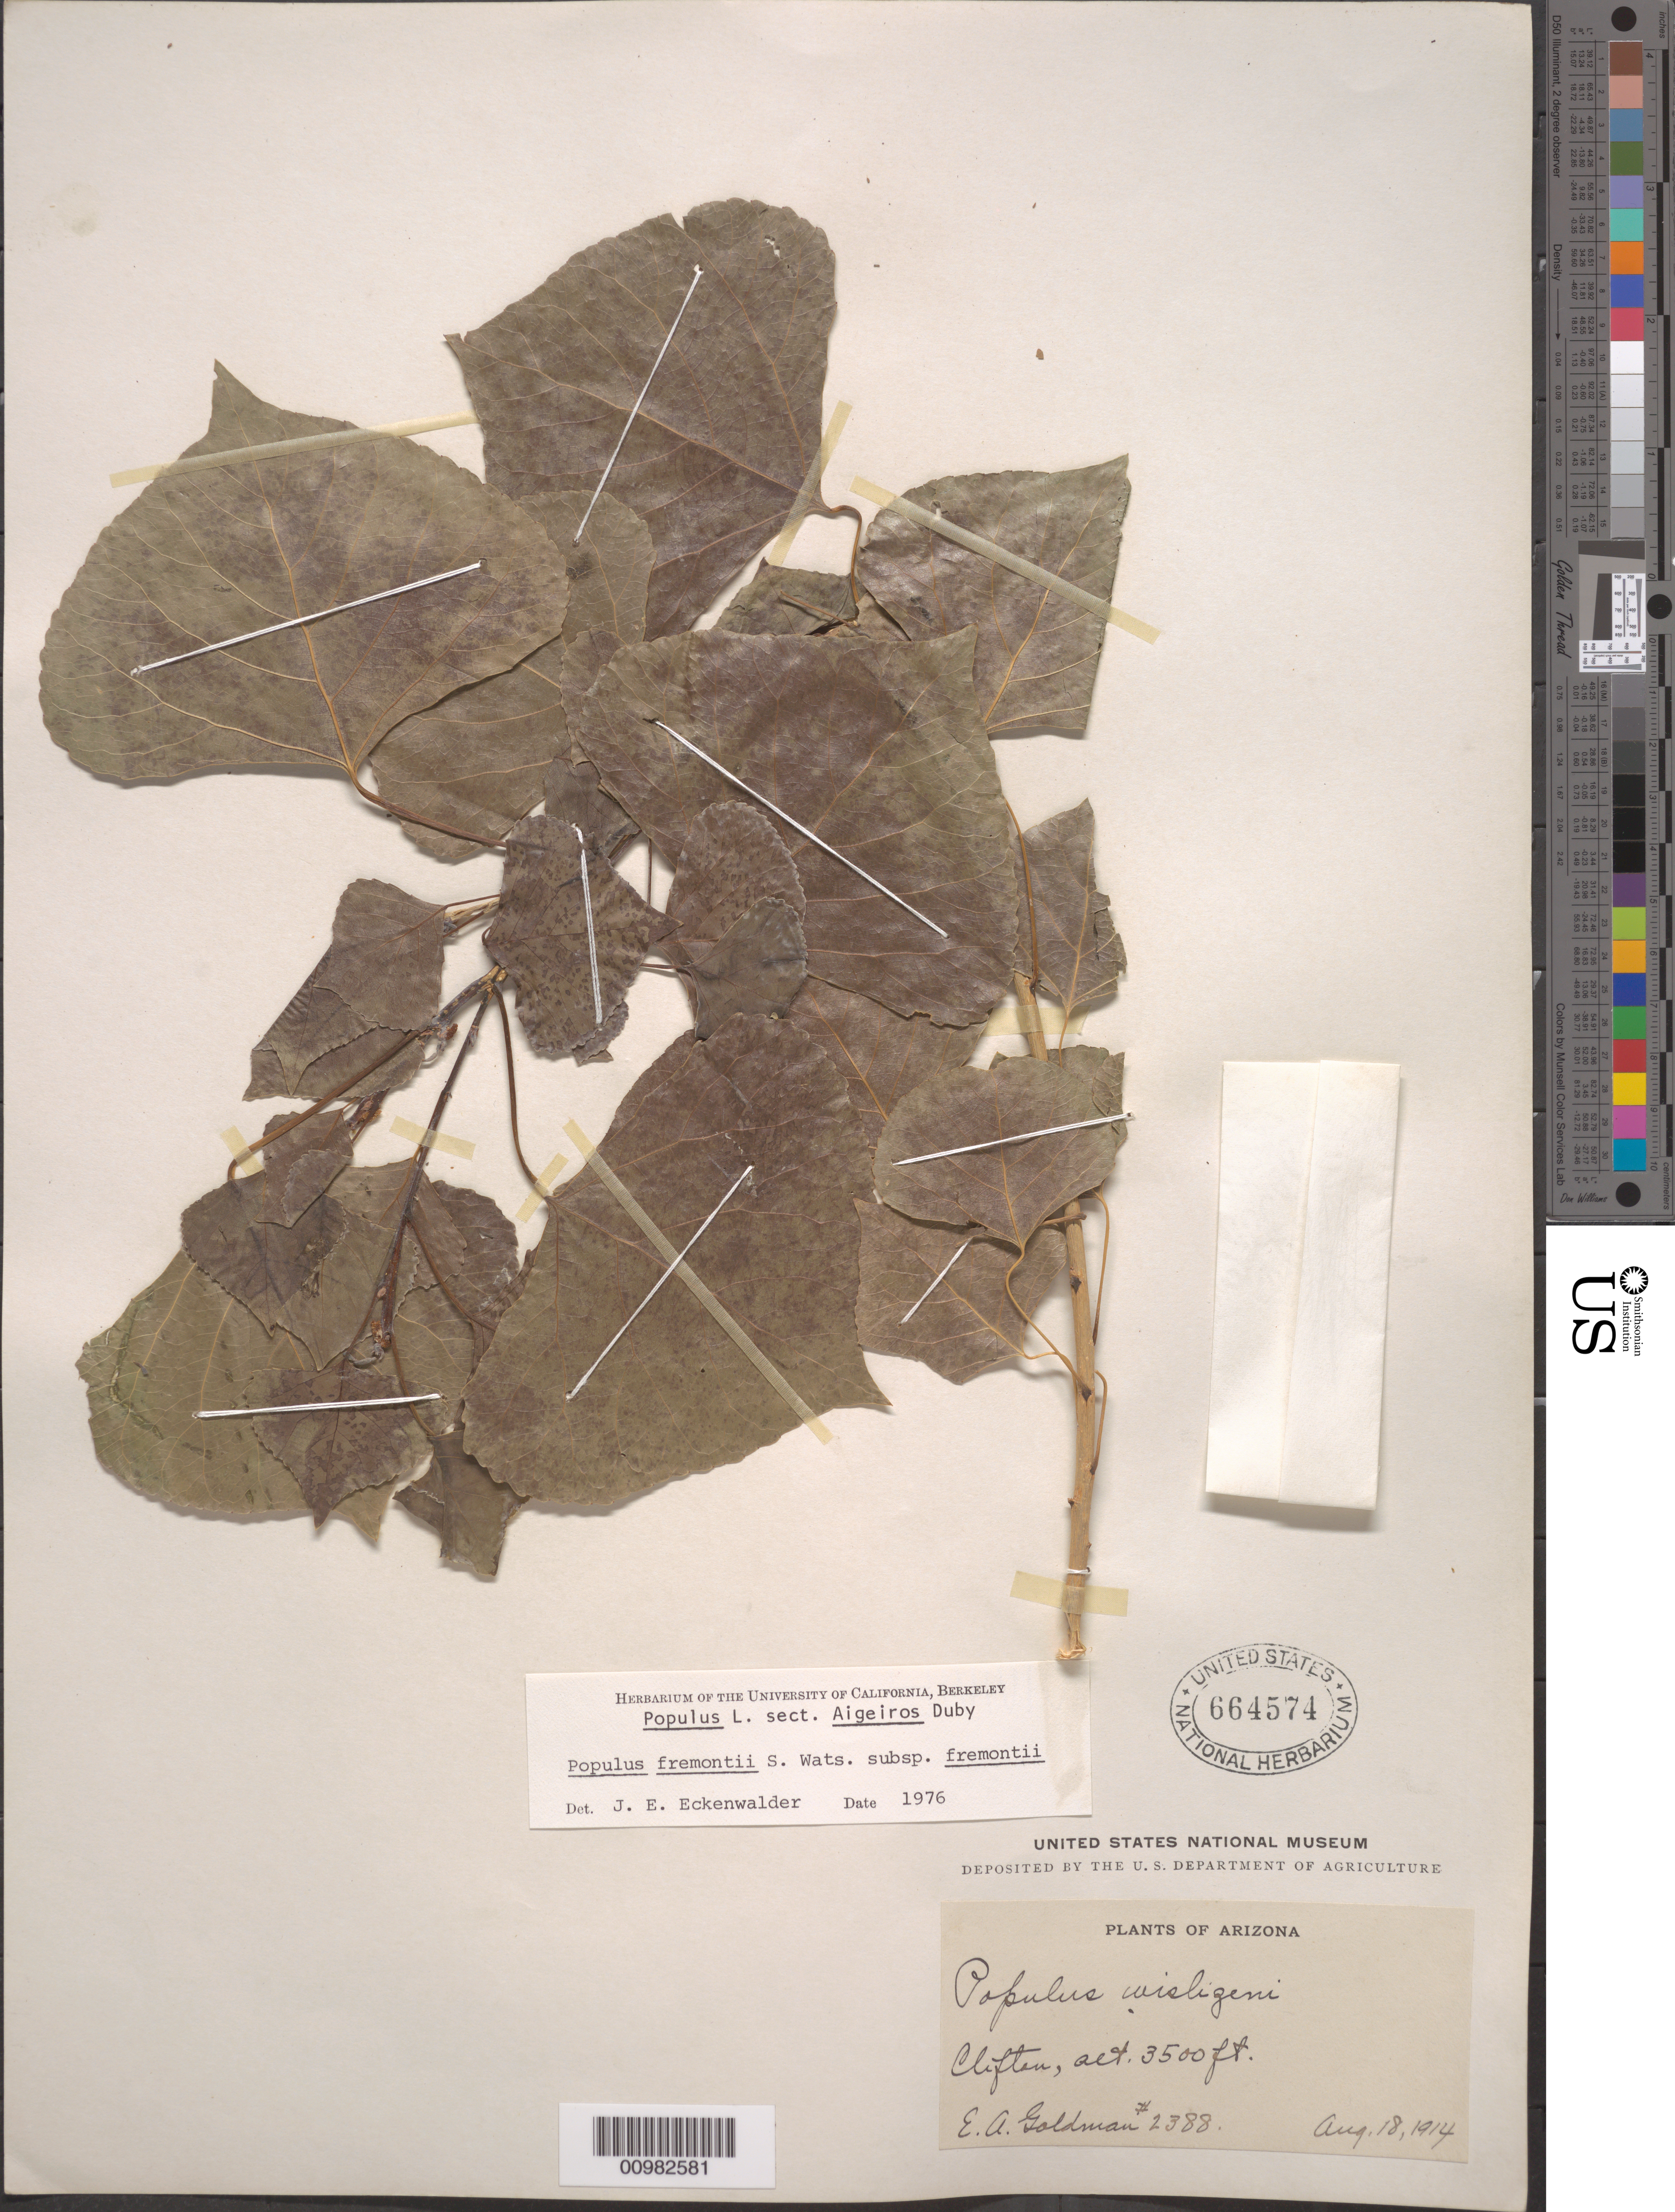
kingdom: Plantae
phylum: Tracheophyta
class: Magnoliopsida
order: Malpighiales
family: Salicaceae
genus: Populus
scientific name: Populus fremontii subsp. fremontii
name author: S. Watson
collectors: E. A. Goldman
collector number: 2388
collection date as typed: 18 Aug 1914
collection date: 1914-08-18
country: United States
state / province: Arizona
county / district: Greenlee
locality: Clifton.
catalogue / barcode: US 664574